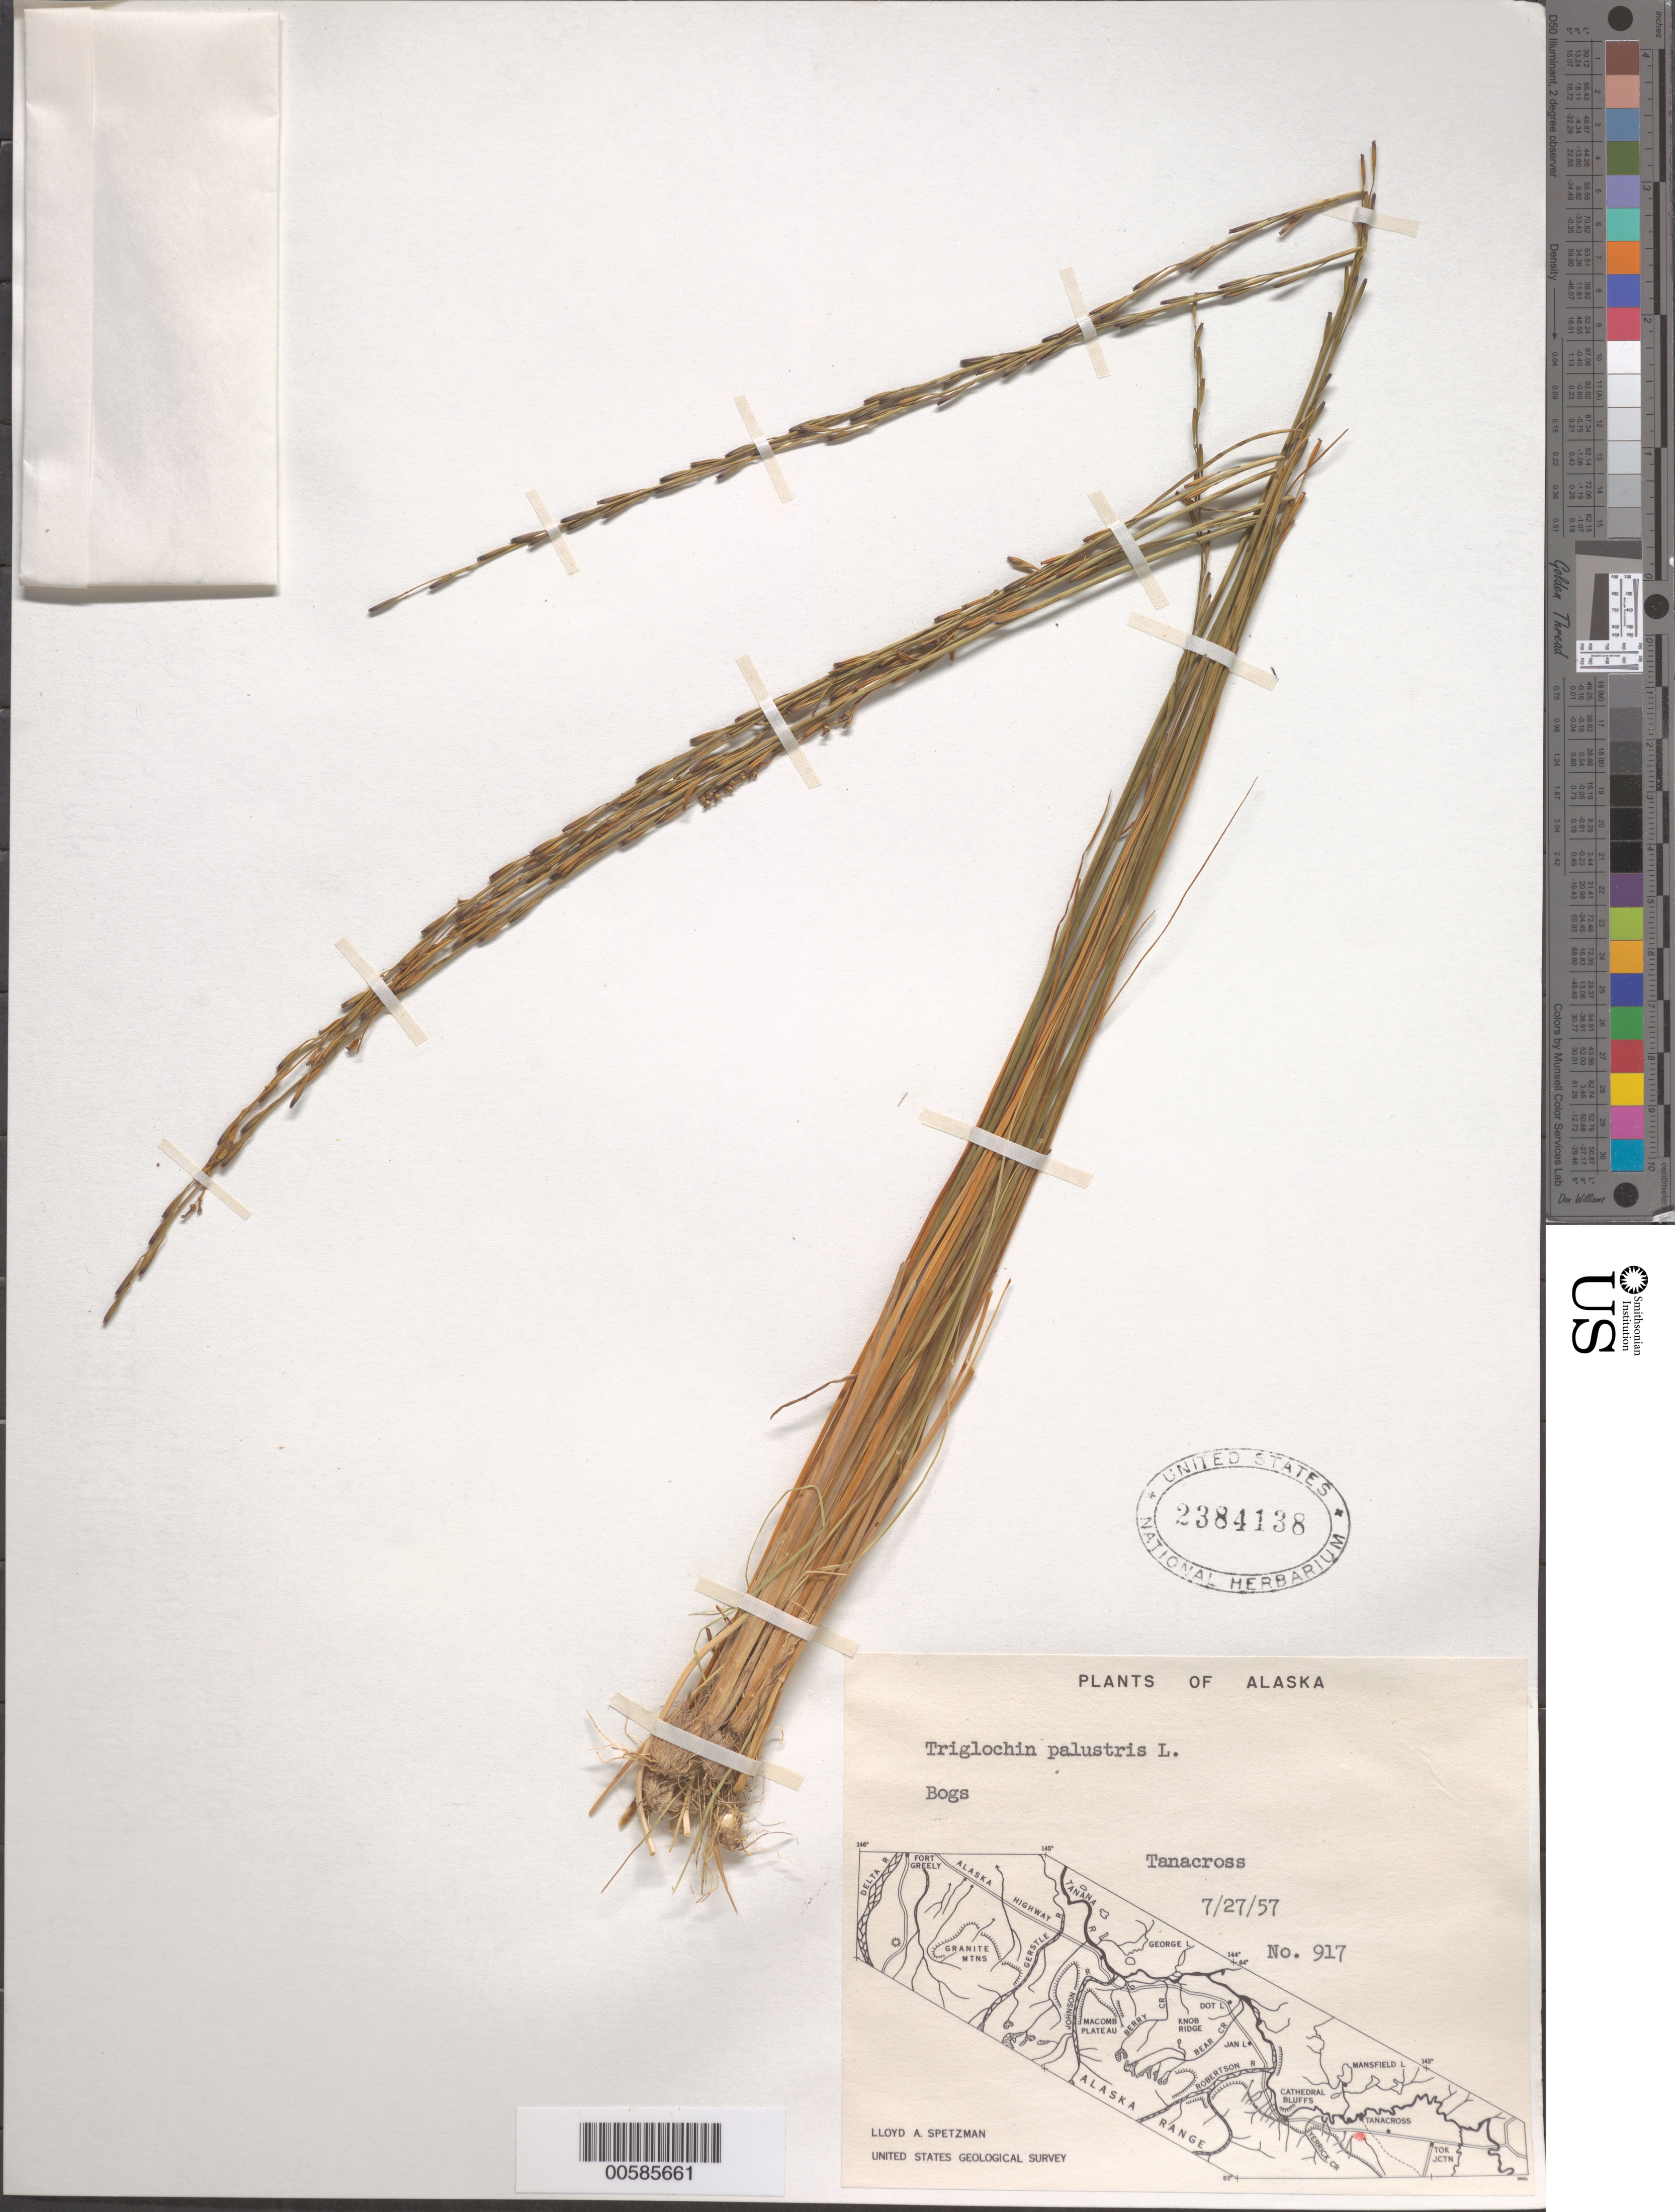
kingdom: Plantae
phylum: Tracheophyta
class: Liliopsida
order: Alismatales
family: Juncaginaceae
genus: Triglochin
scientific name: Triglochin palustris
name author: L.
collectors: L. Spetzman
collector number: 917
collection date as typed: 27 Jul 1957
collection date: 1957-07-27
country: United States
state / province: Alaska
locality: Tanacross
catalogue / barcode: US 2384138